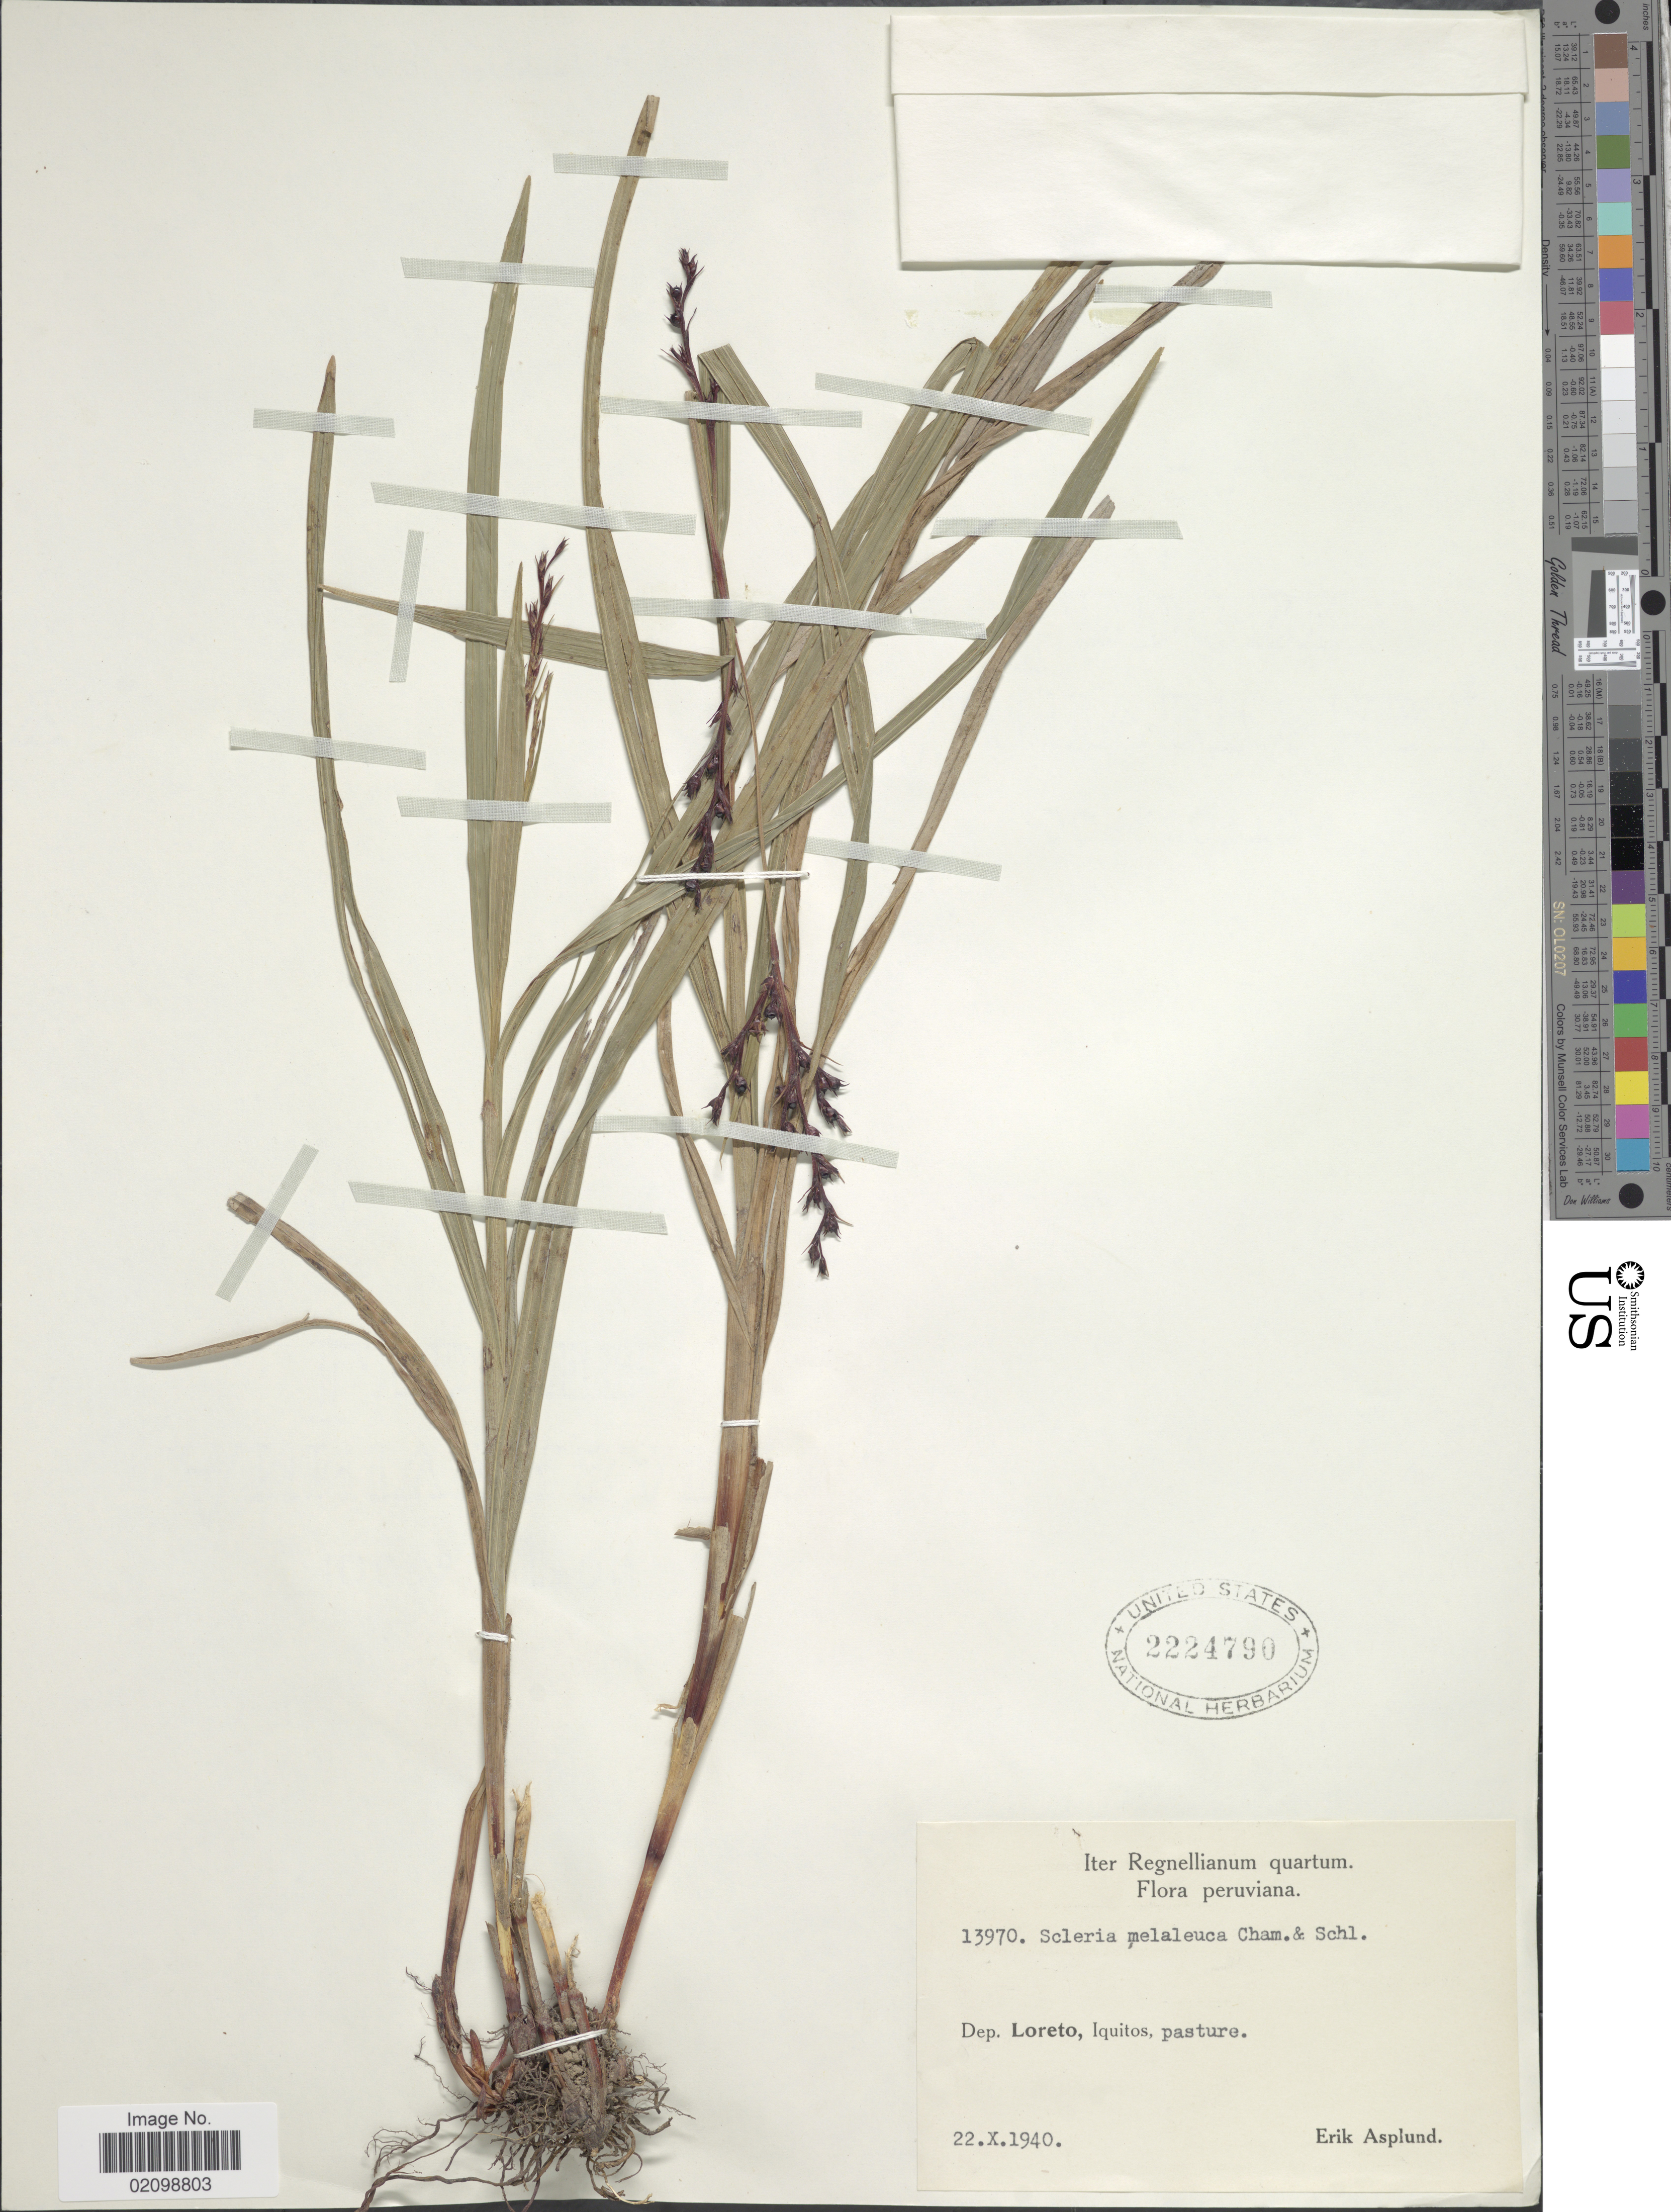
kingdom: Plantae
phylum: Tracheophyta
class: Liliopsida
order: Poales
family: Cyperaceae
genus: Scleria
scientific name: Scleria gaertneri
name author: Raddi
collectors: E. Asplund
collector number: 13970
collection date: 1940-10-22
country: Peru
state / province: Loreto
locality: Dep. Loreto, Iquitos, pasture.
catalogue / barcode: US 2224790